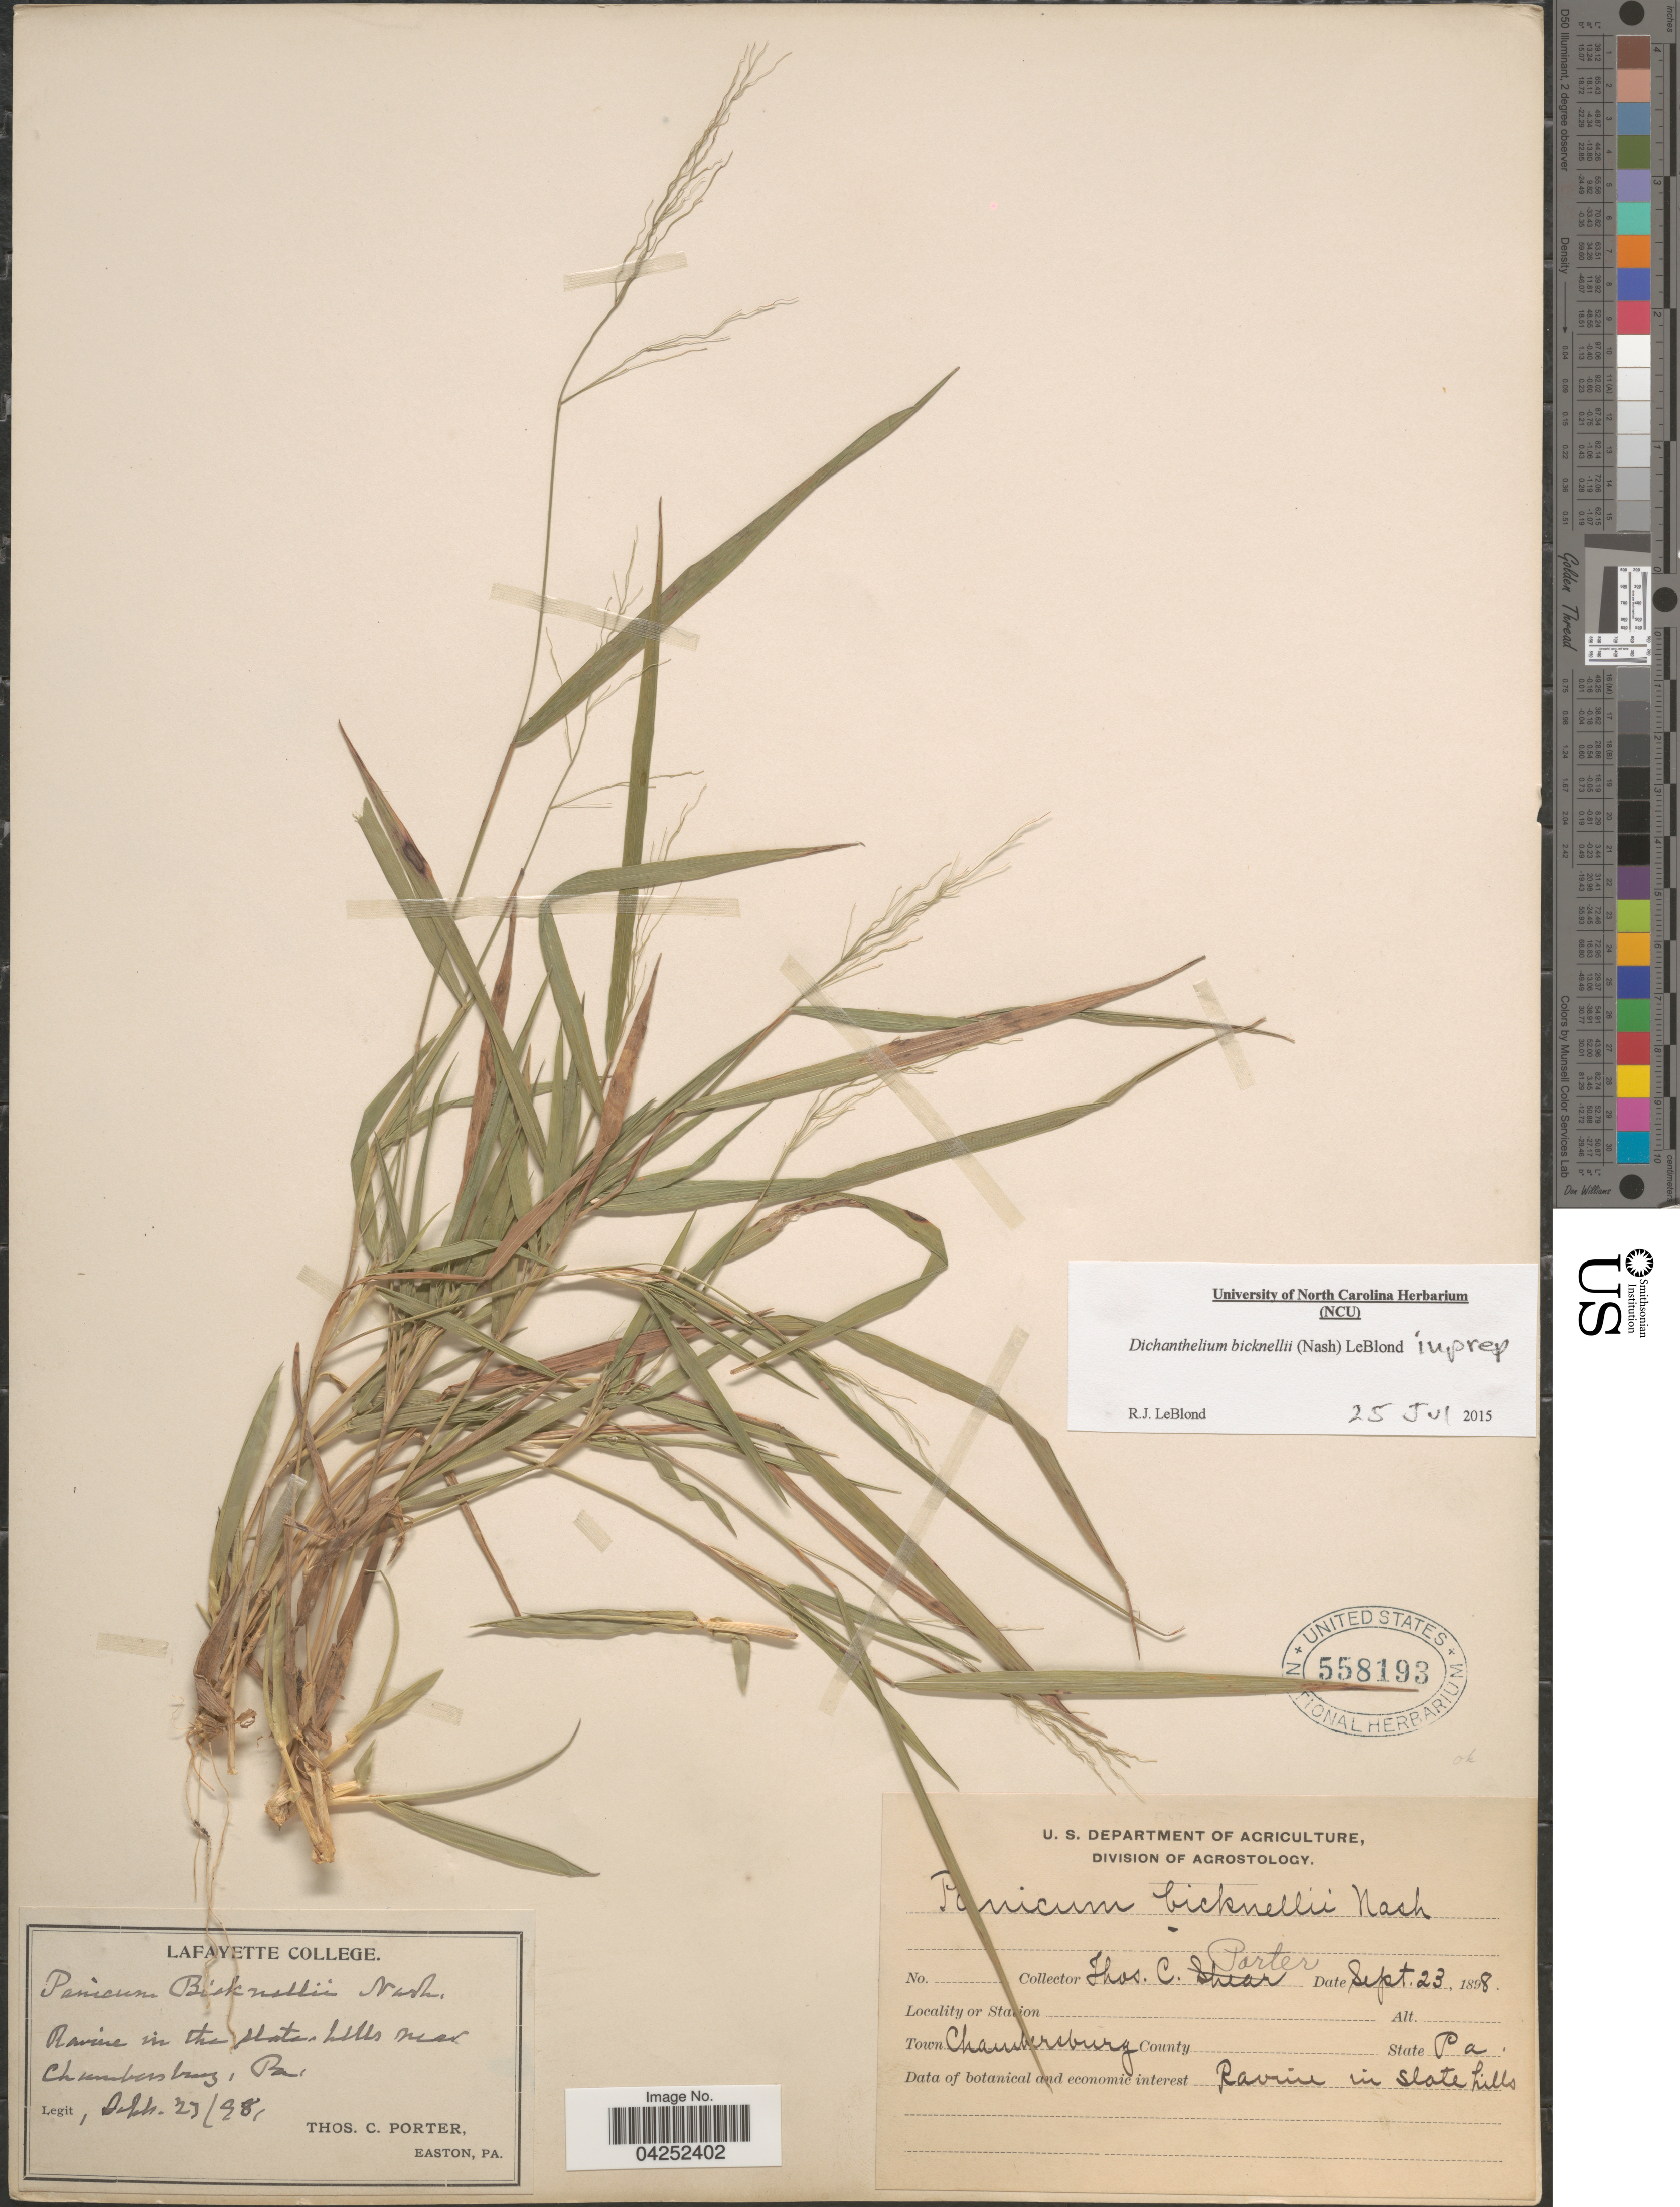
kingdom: Plantae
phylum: Tracheophyta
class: Liliopsida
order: Poales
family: Poaceae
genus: Dichanthelium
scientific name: Dichanthelium bicknellii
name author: (Nash) LeBlond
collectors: T. Porter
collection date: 1898-09-23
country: United States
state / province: Pennsylvania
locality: Ravine in the slate hills near Chambersburg.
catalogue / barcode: US 558193